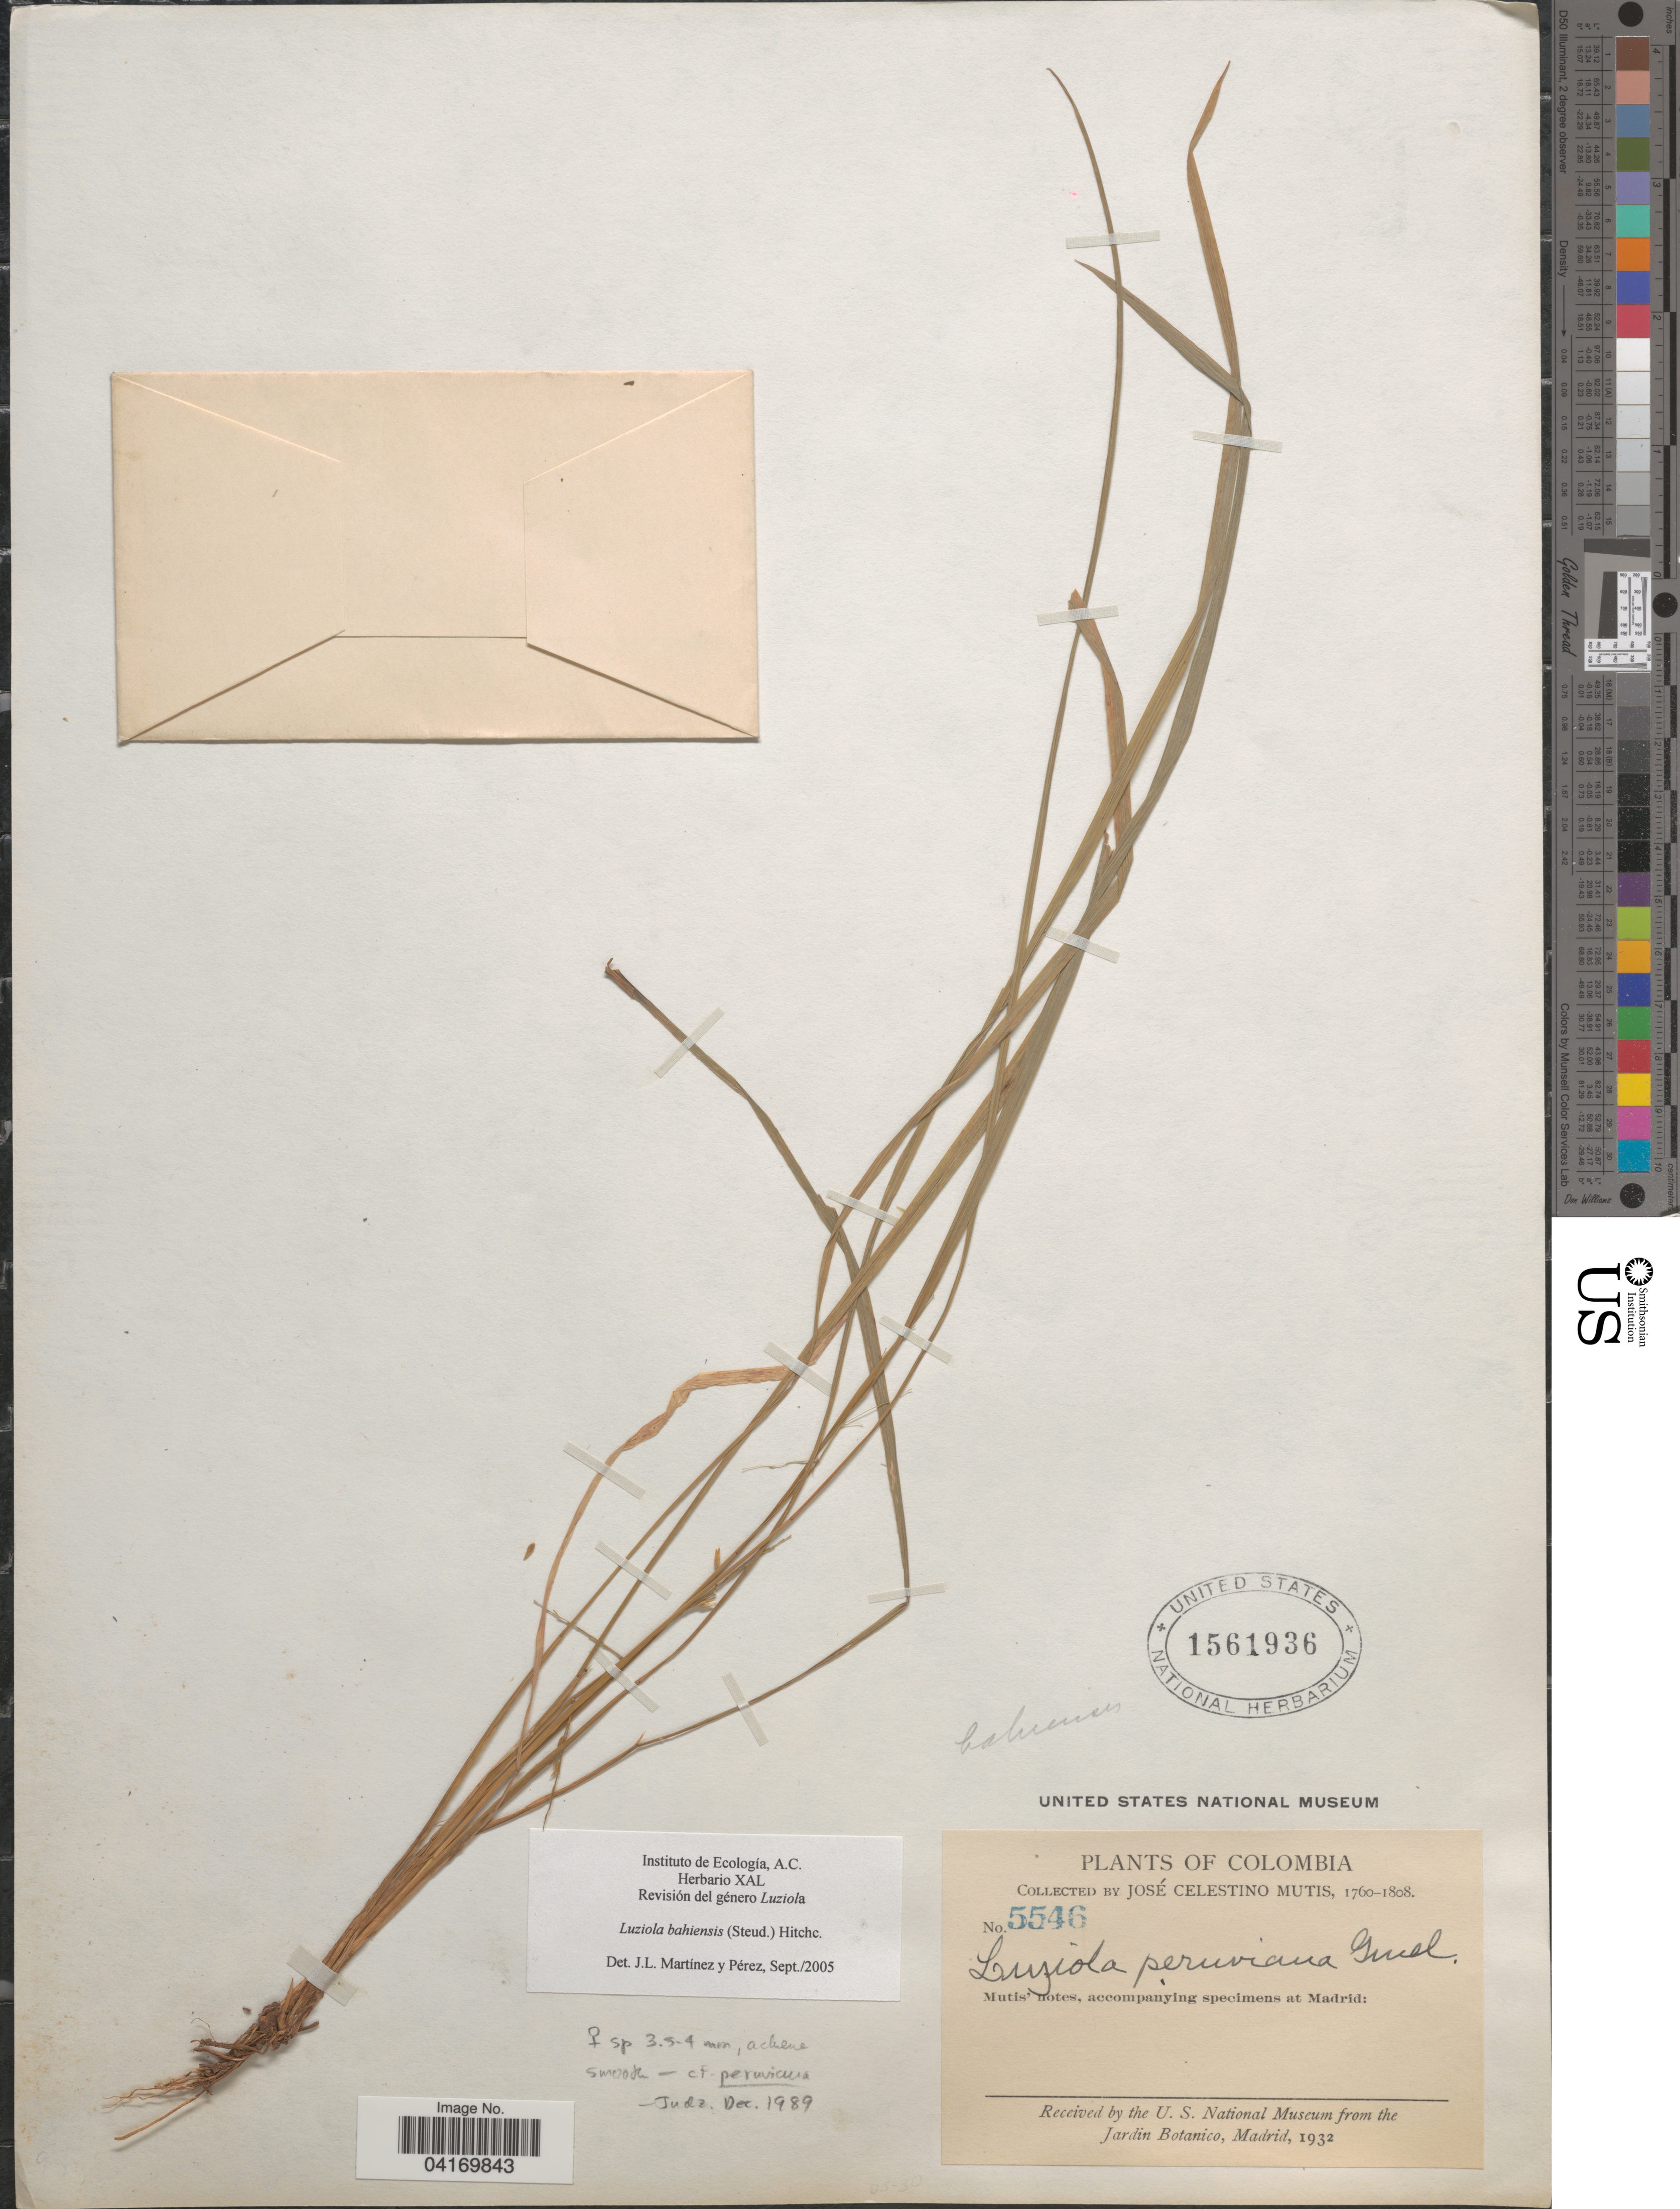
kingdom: Plantae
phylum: Tracheophyta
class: Liliopsida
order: Poales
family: Poaceae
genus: Luziola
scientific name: Luziola bahiensis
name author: (Steud.) Hitchc.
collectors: J. C. B. Mutis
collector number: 5546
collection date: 1760/1808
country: Colombia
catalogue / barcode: US 1561936